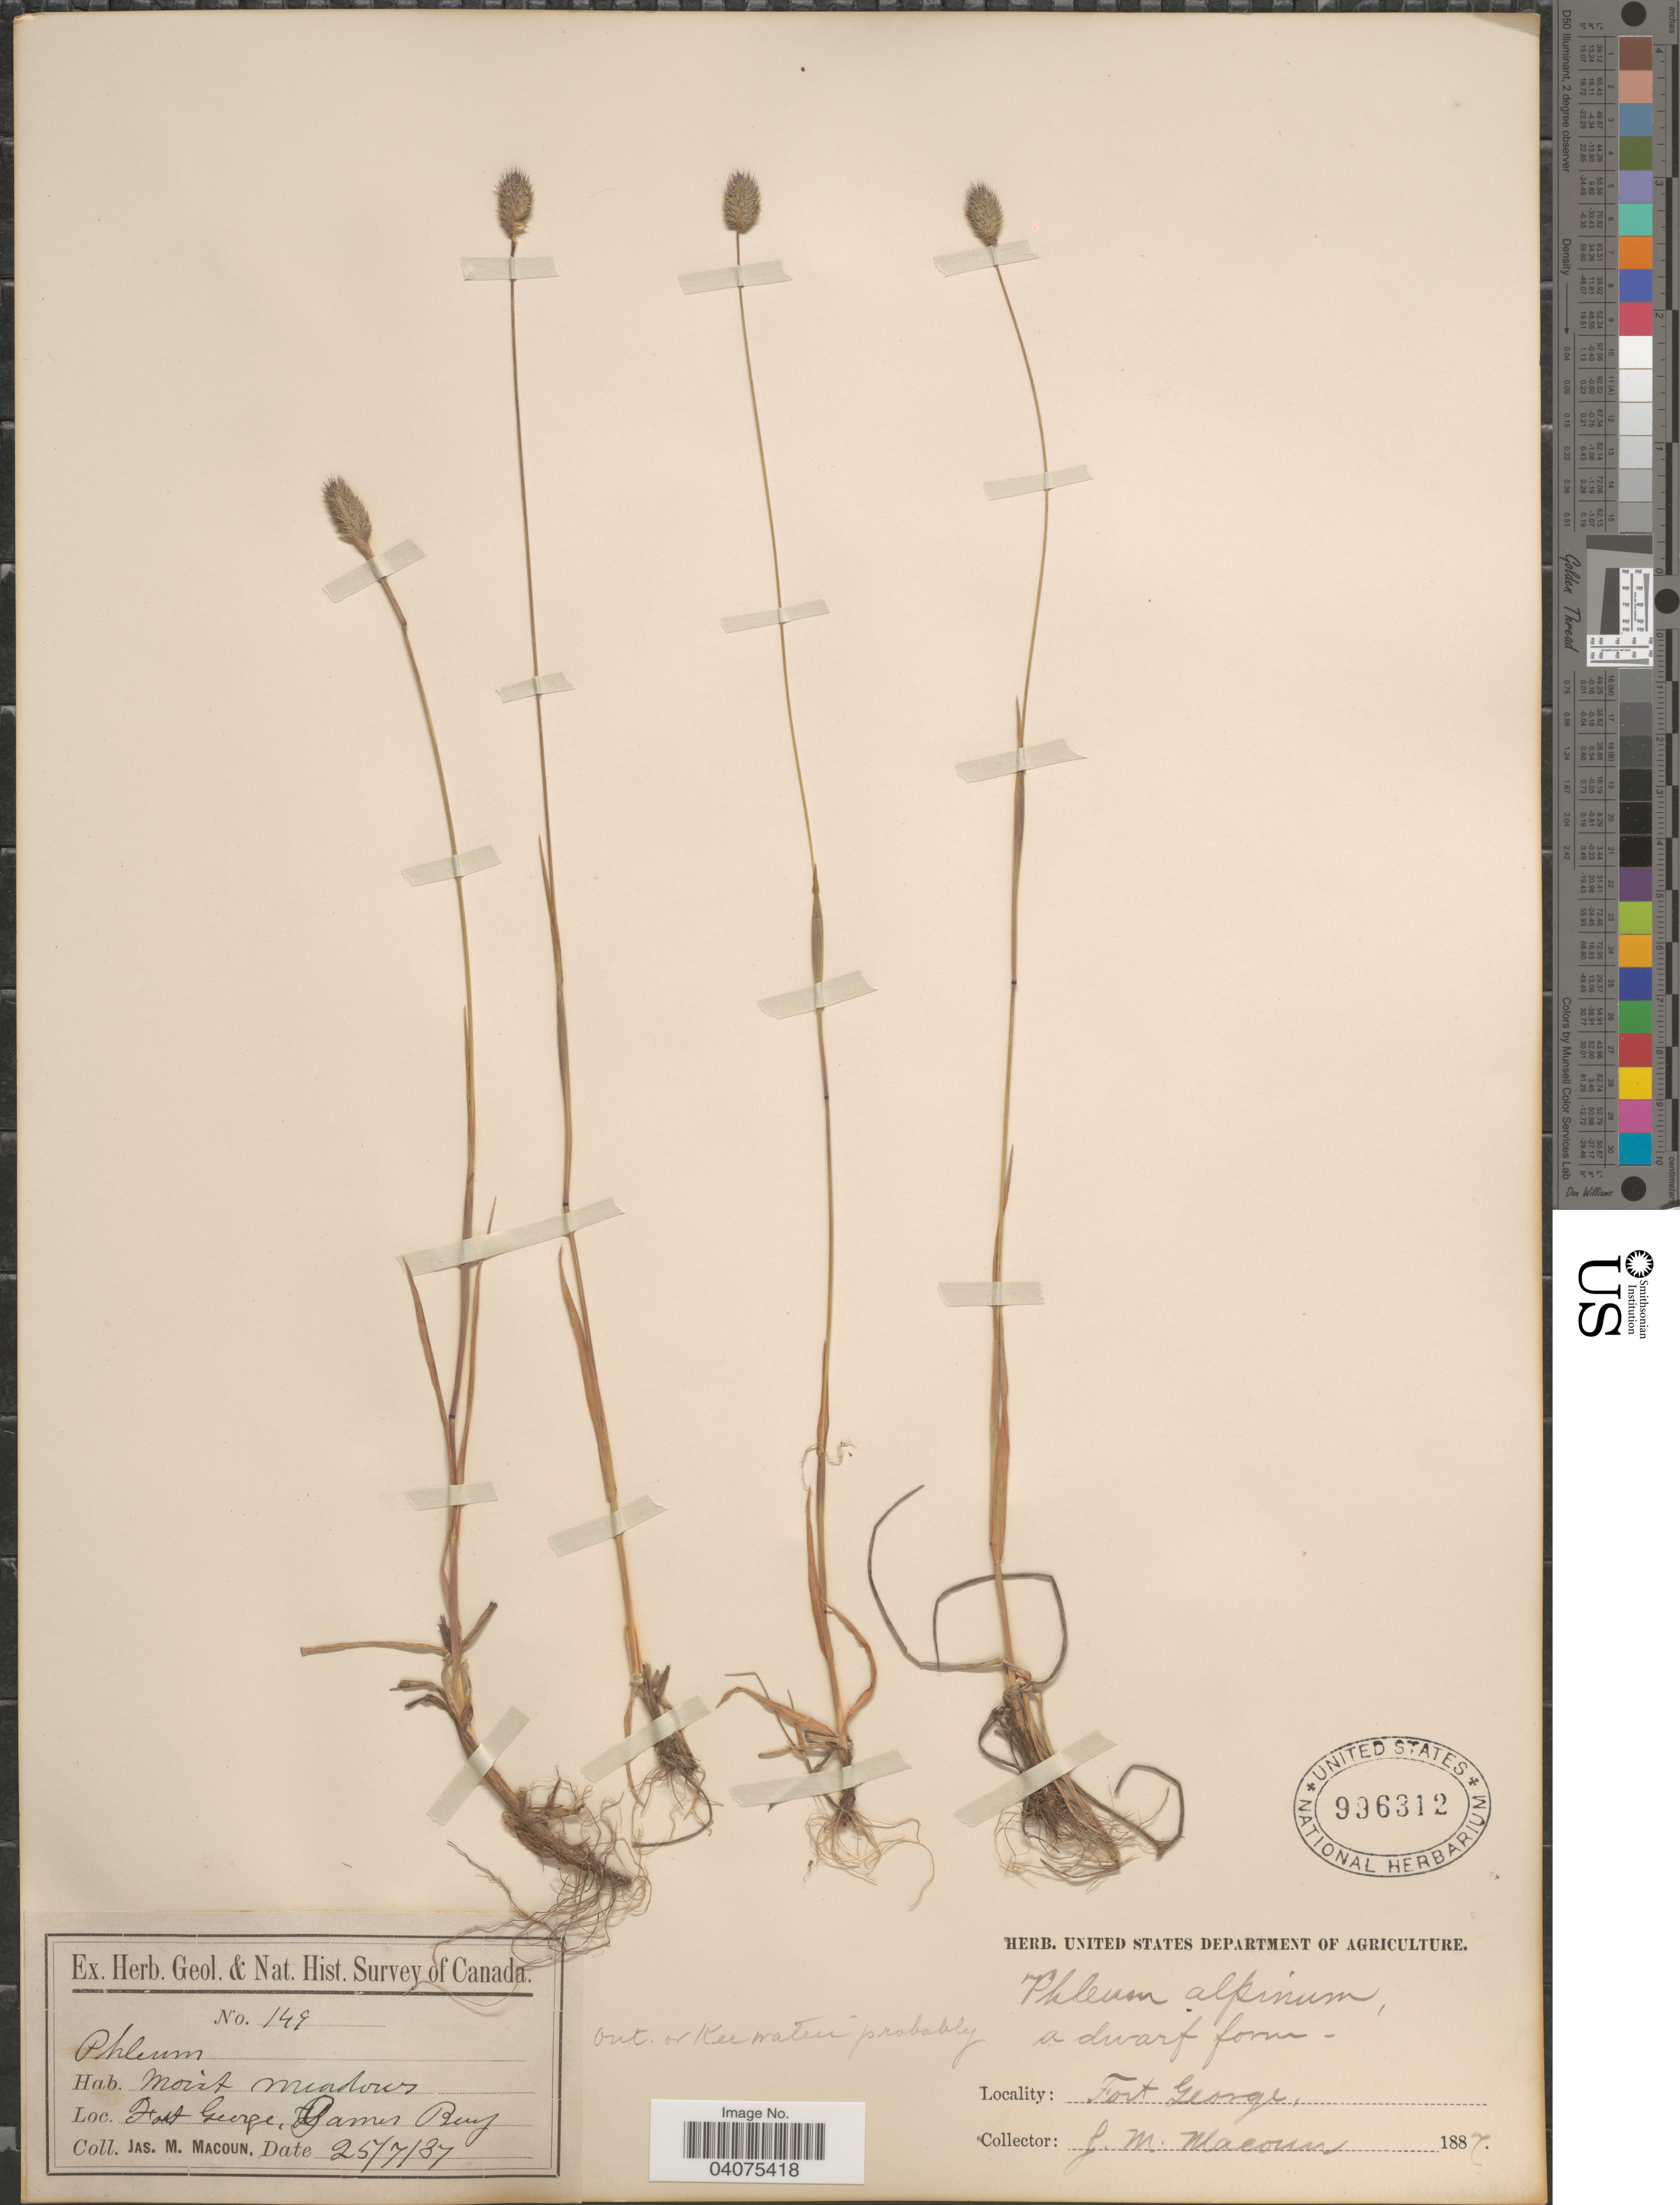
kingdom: Plantae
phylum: Tracheophyta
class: Liliopsida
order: Poales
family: Poaceae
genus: Phleum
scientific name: Phleum alpinum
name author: L.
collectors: J. M. Macoun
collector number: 149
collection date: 1887-07-25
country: Canada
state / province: Quebec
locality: Ex. Herb. Geol. & Nat. Hist. Survey of Canada. Fort George, James Bay.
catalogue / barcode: US 996312